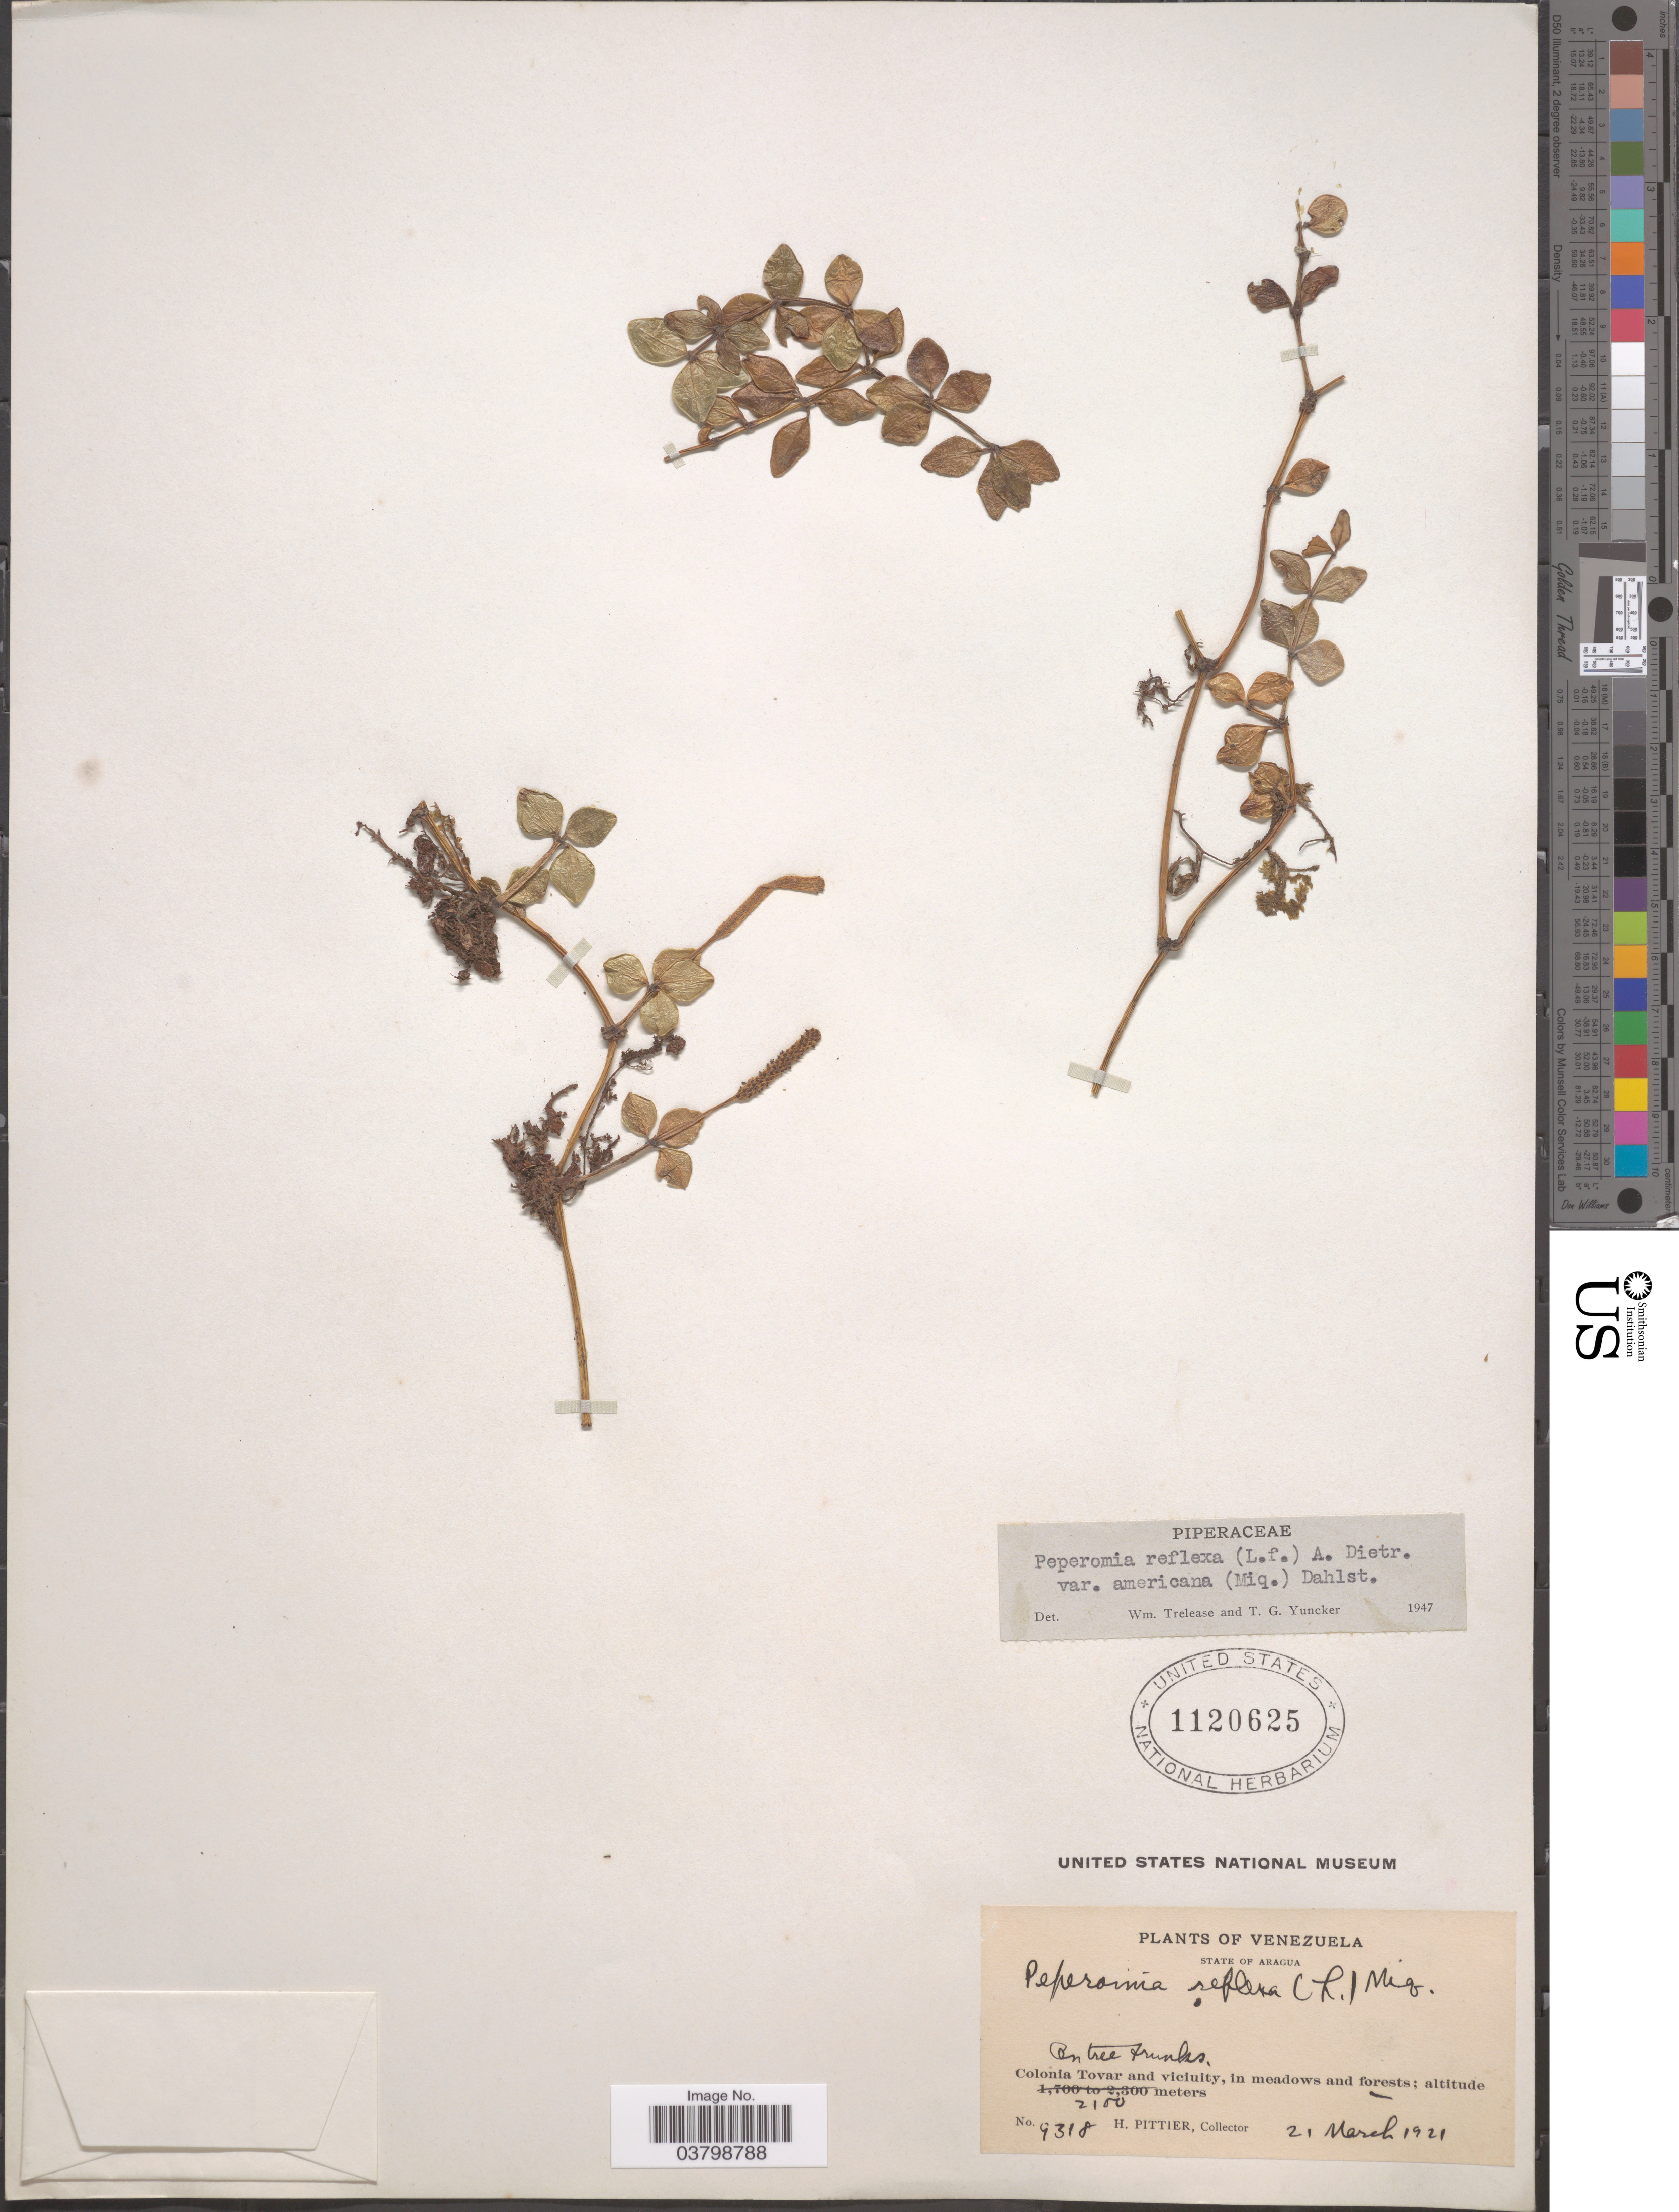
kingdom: Plantae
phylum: Tracheophyta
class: Magnoliopsida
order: Piperales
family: Piperaceae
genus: Peperomia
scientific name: Peperomia tetraphylla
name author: (G. Forst.) Hook. & Arn.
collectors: H. F. Pittier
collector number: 9318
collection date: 1921-03-21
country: Venezuela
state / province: Aragua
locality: Colonia Tovar and vicinity.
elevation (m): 2100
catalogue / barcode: US 1120625